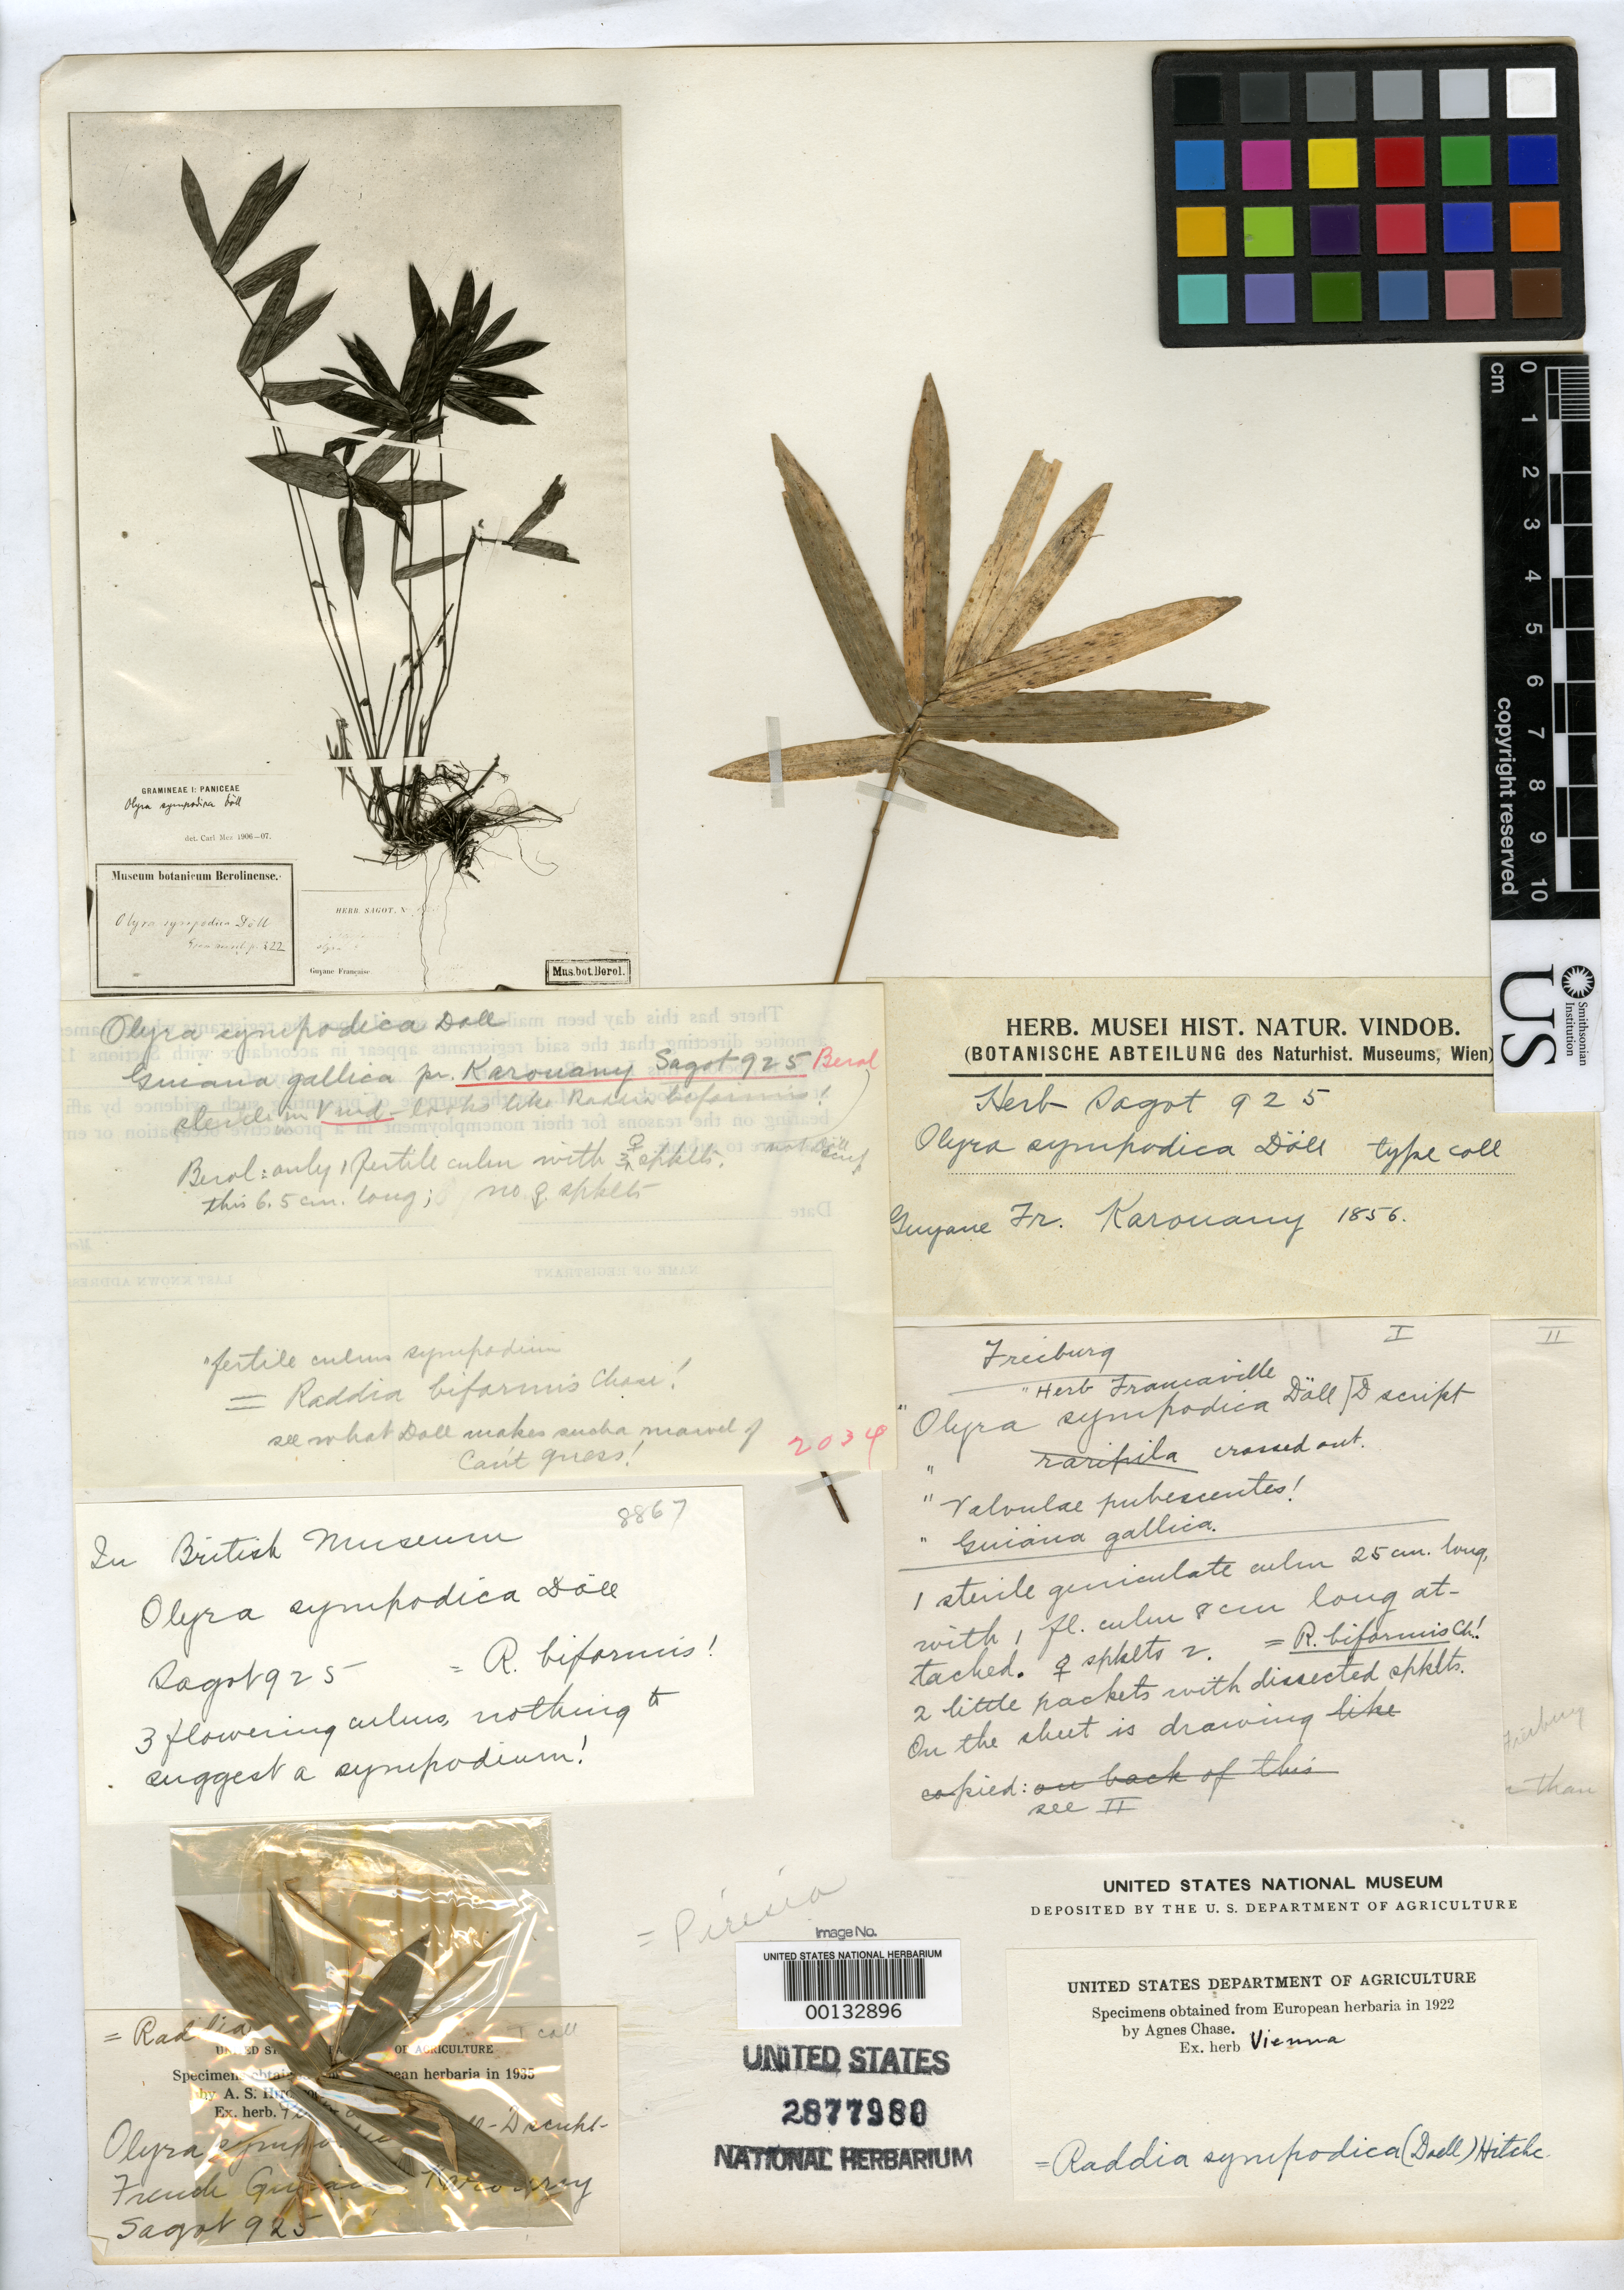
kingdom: Plantae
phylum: Tracheophyta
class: Liliopsida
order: Poales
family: Poaceae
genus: Olyra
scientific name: Olyra sympodica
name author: Döll in Mart.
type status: Type Fragment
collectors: P. A. Sagot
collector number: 925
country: French Guiana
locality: Cayenne.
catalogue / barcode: US 2877980